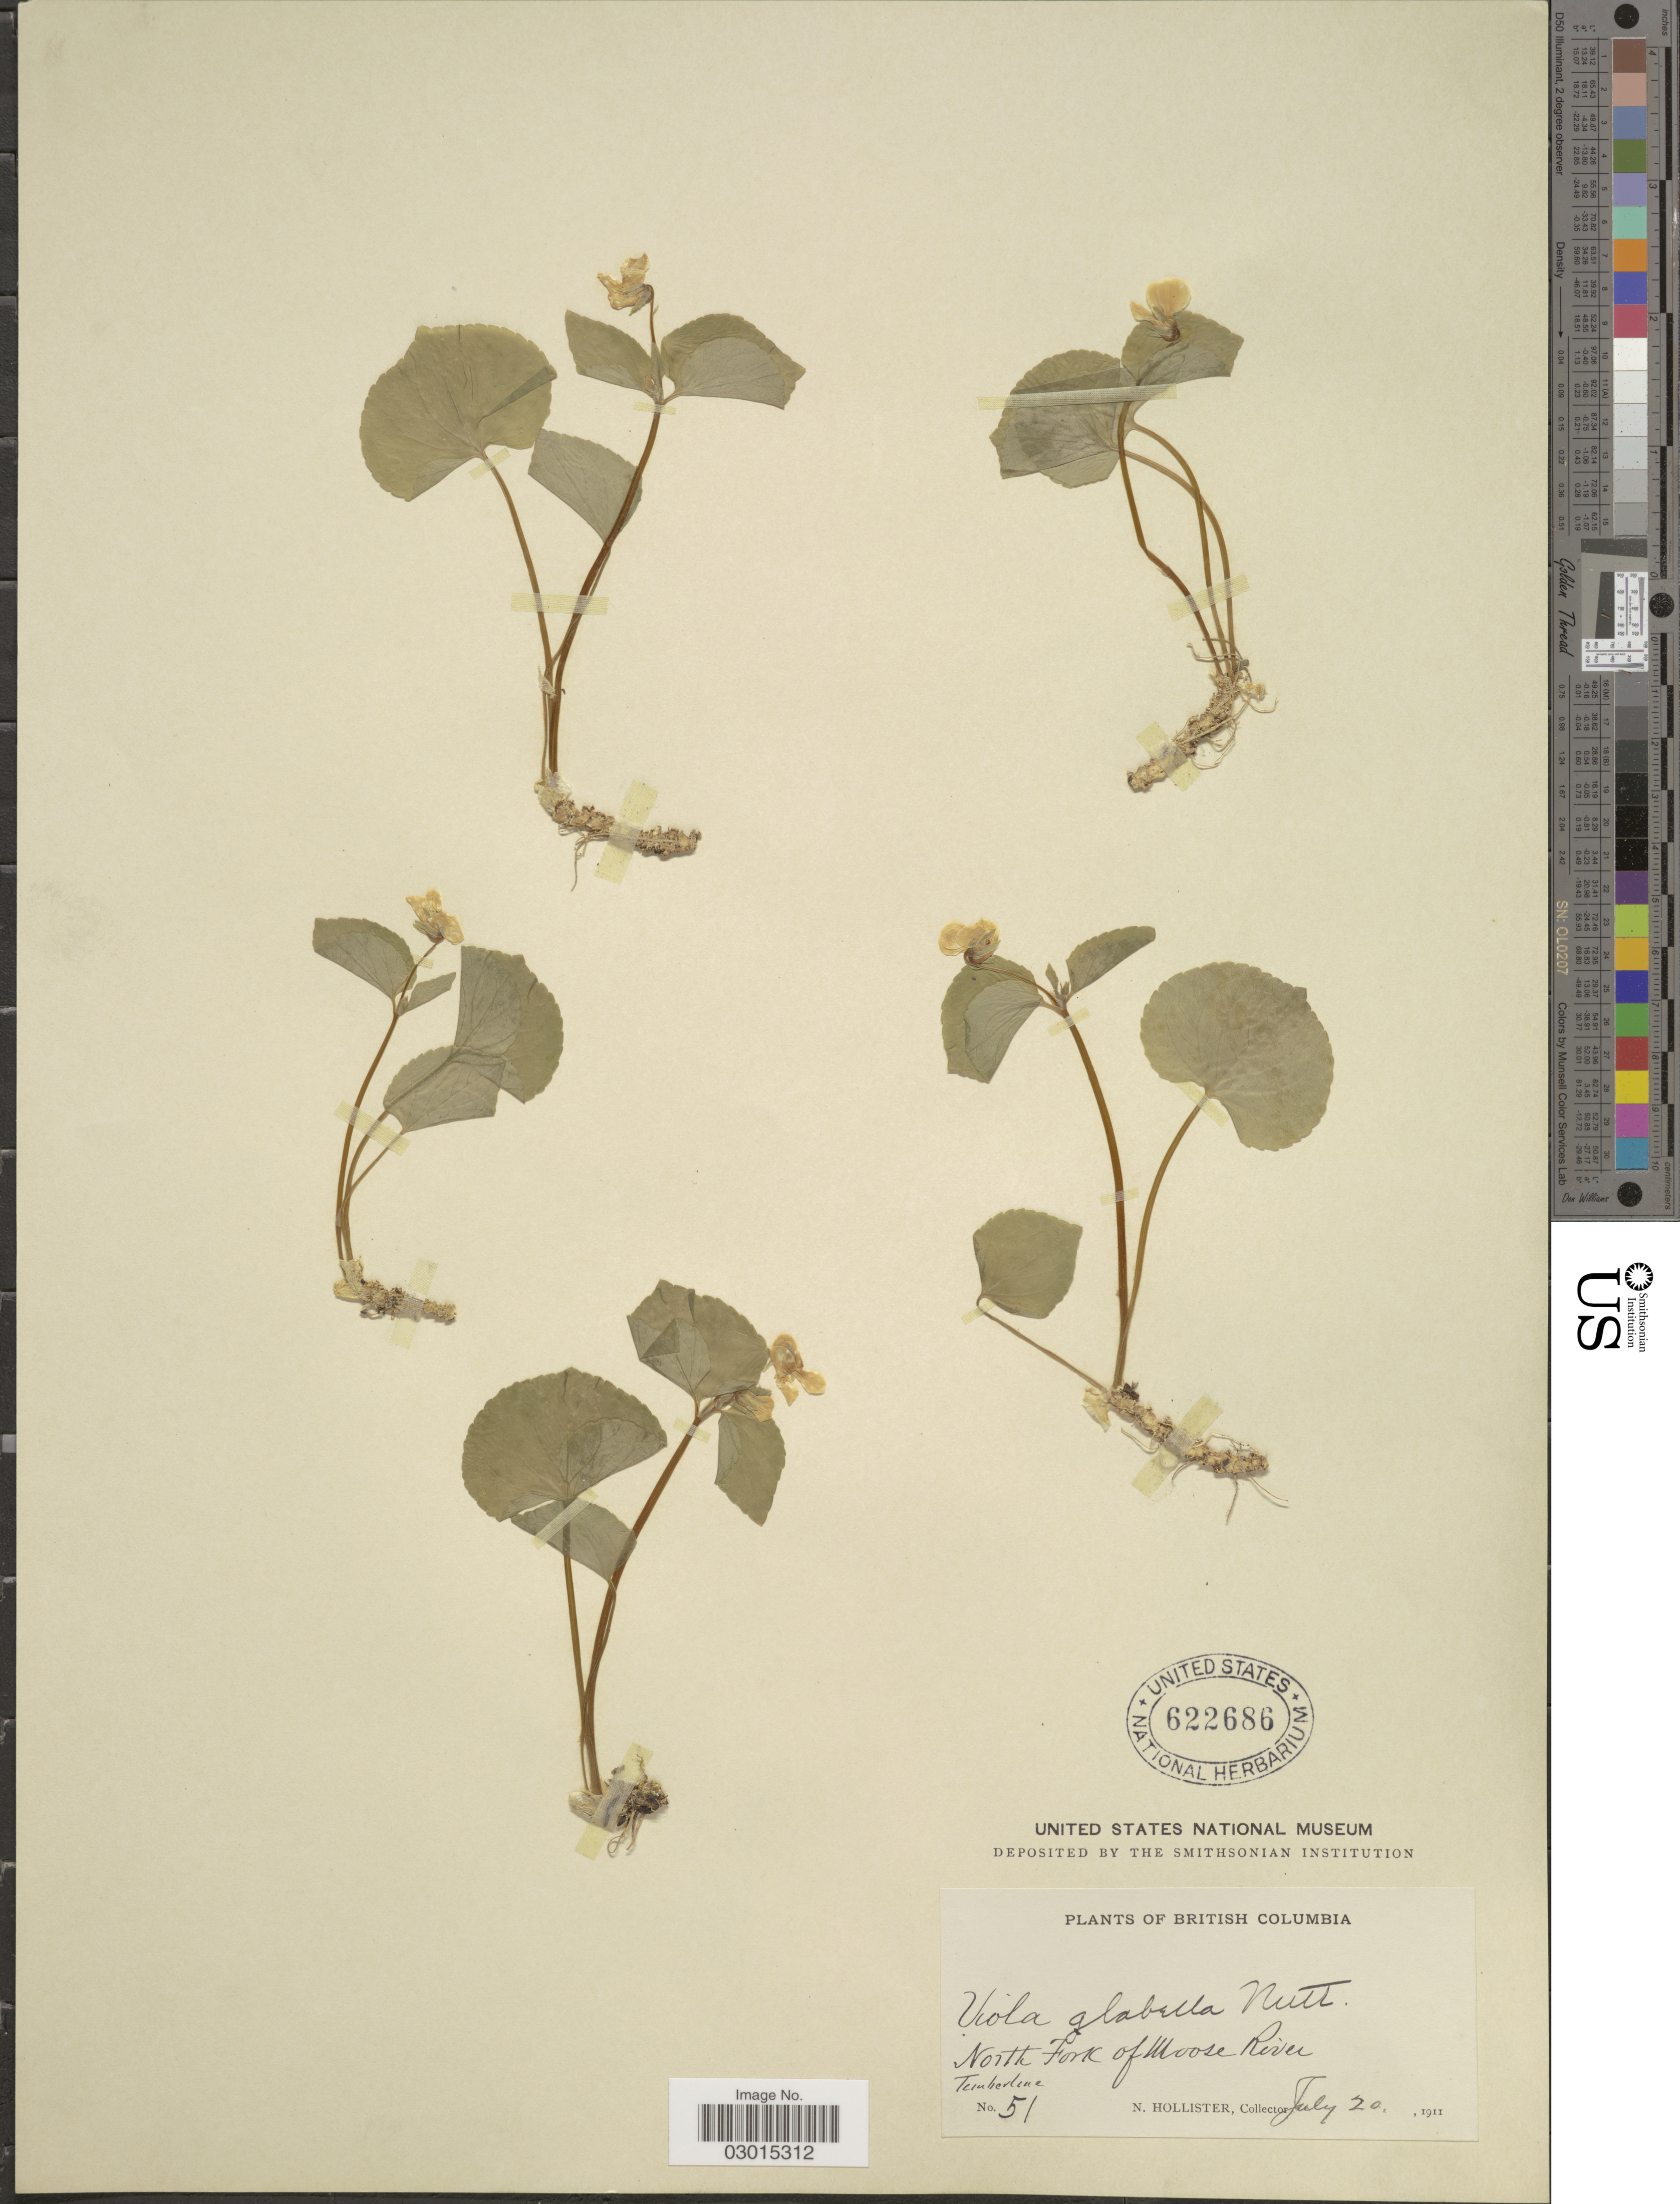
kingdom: Plantae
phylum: Tracheophyta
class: Magnoliopsida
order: Malpighiales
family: Violaceae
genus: Viola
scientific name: Viola glabella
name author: Nutt.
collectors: N. Hollister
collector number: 51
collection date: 1911-07-20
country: Canada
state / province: British Columbia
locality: North Fork of Moose River. Temberline.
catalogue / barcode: US 622686